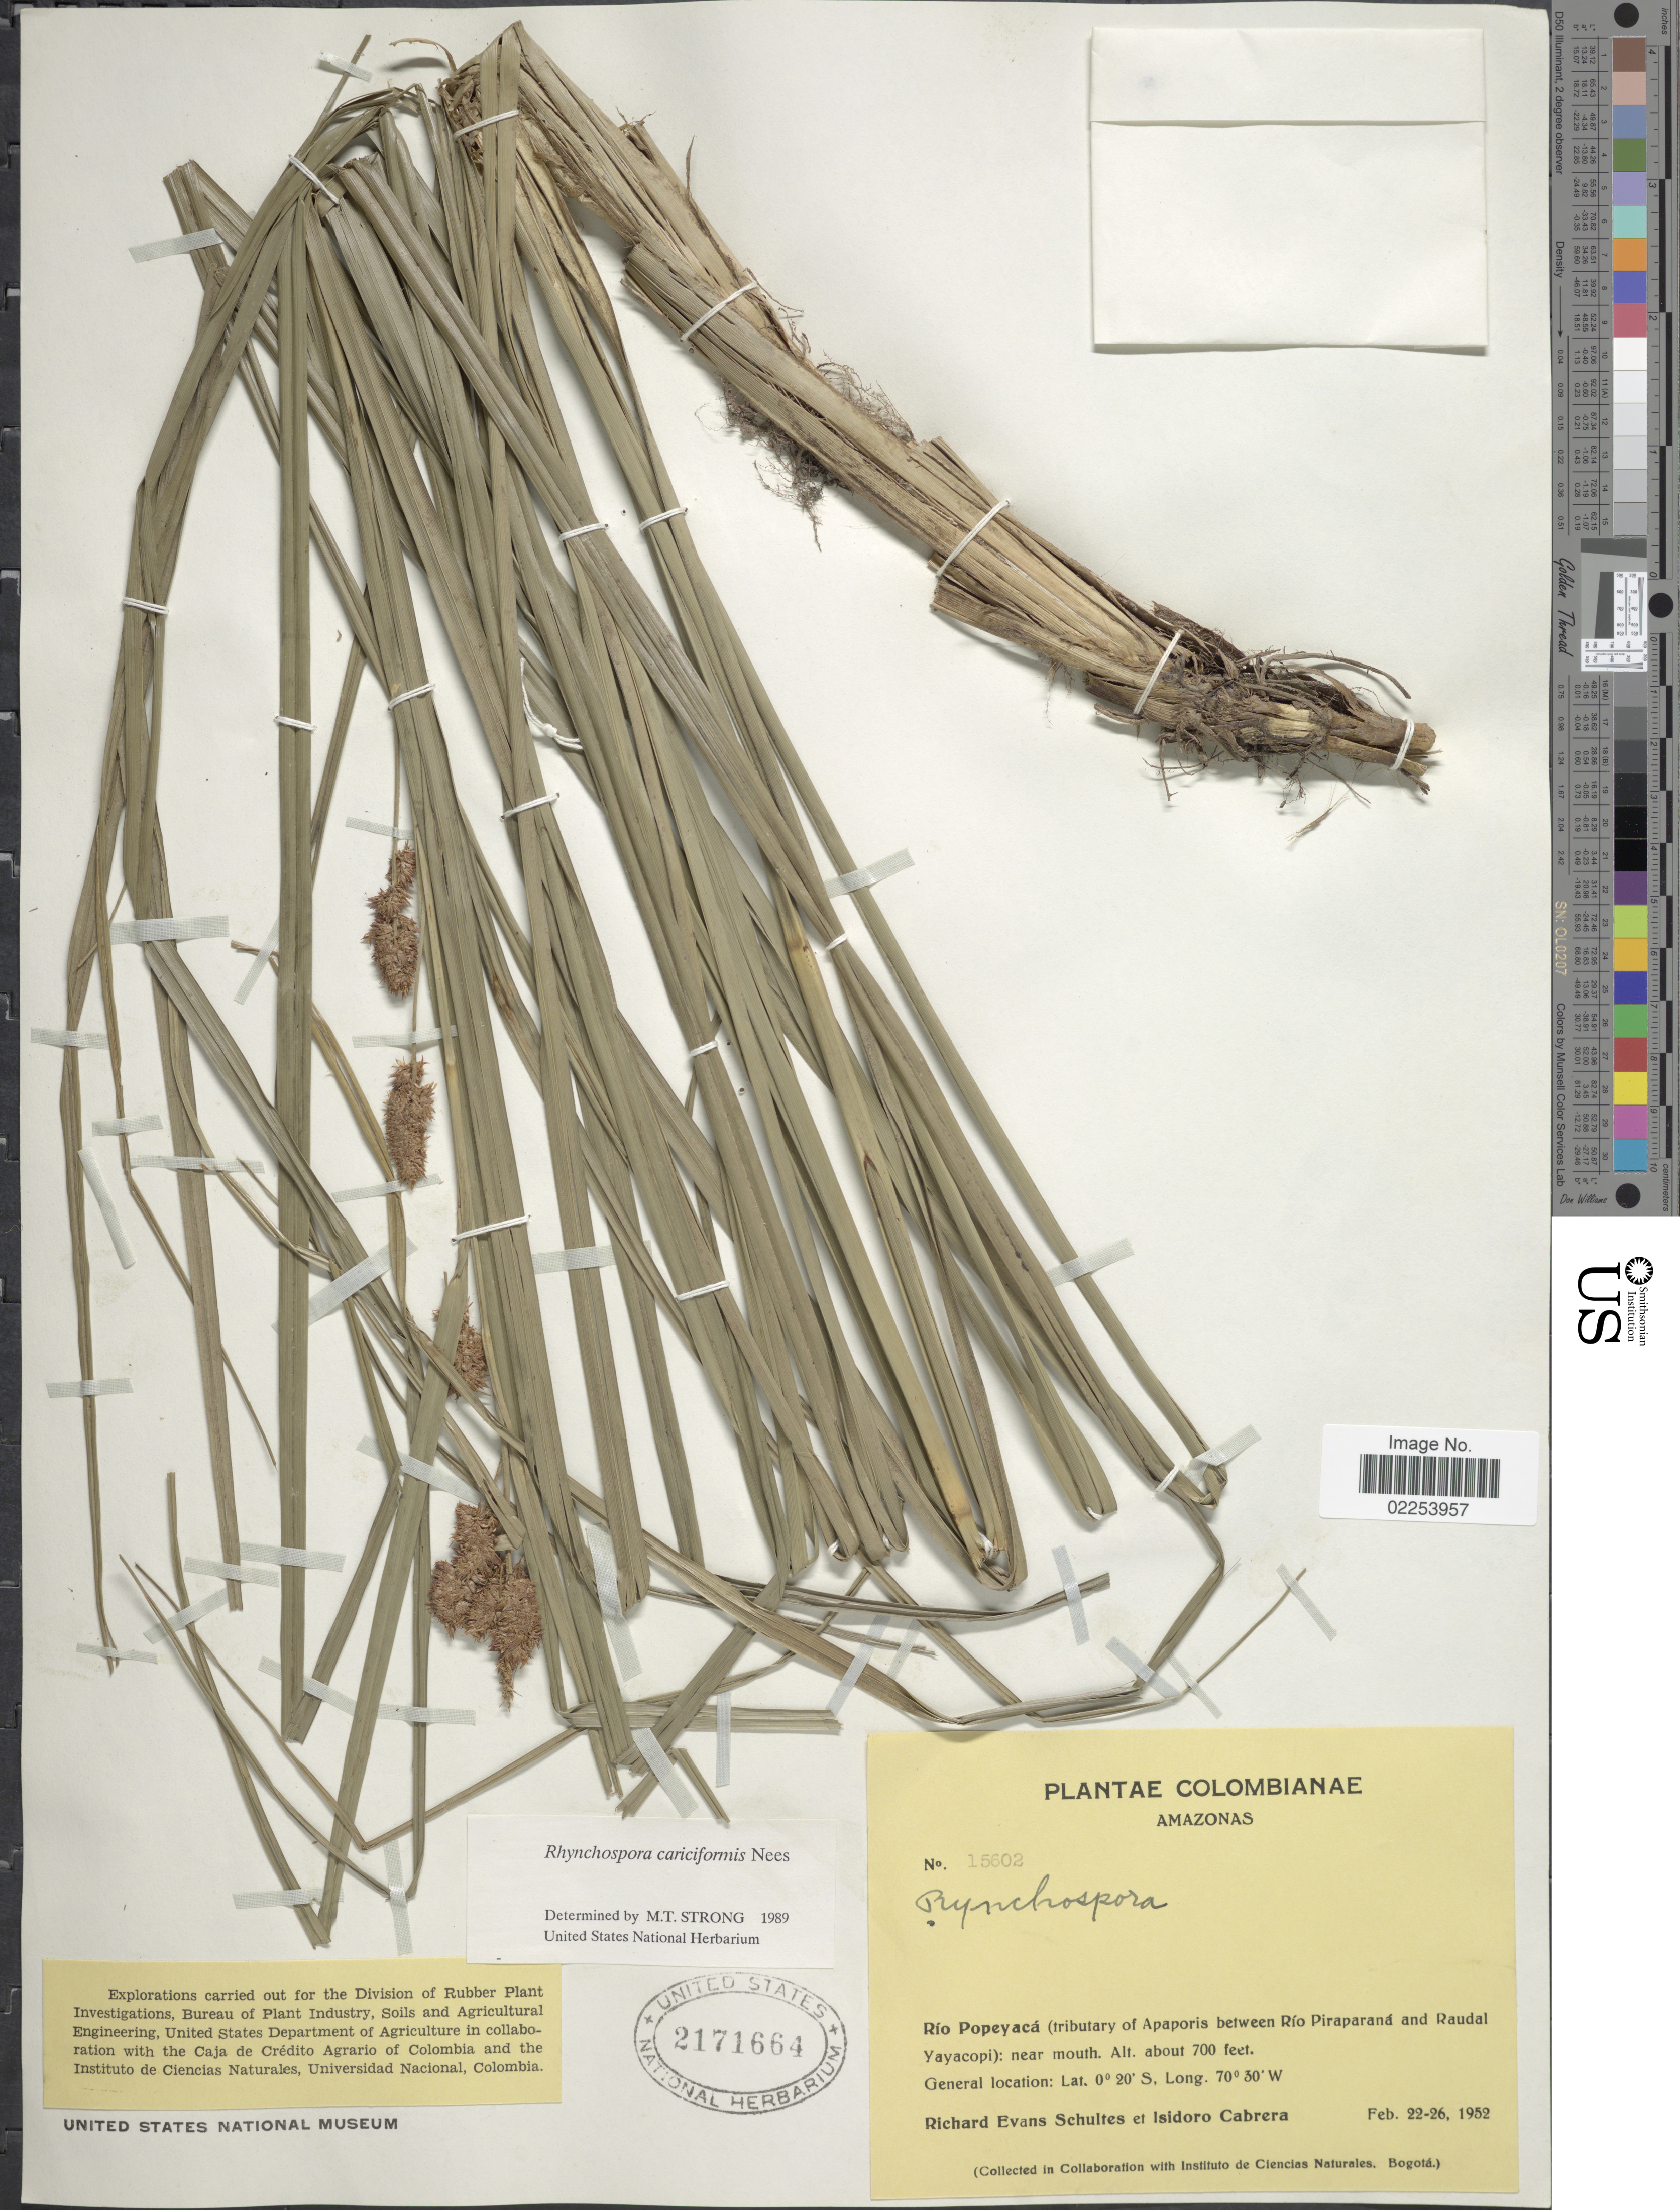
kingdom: Plantae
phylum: Tracheophyta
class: Liliopsida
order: Poales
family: Cyperaceae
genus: Rhynchospora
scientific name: Rhynchospora cariciformis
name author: Nees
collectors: R. E. Schultes & I. Cabrera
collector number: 15602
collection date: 1952-02-22/1952-02-26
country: Colombia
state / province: Amazônas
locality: Rio Popeyaca (tributary of Apaporis between Rio Piraparana and Raudal Yayacopi): Near mouth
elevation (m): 213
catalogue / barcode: US 2171664